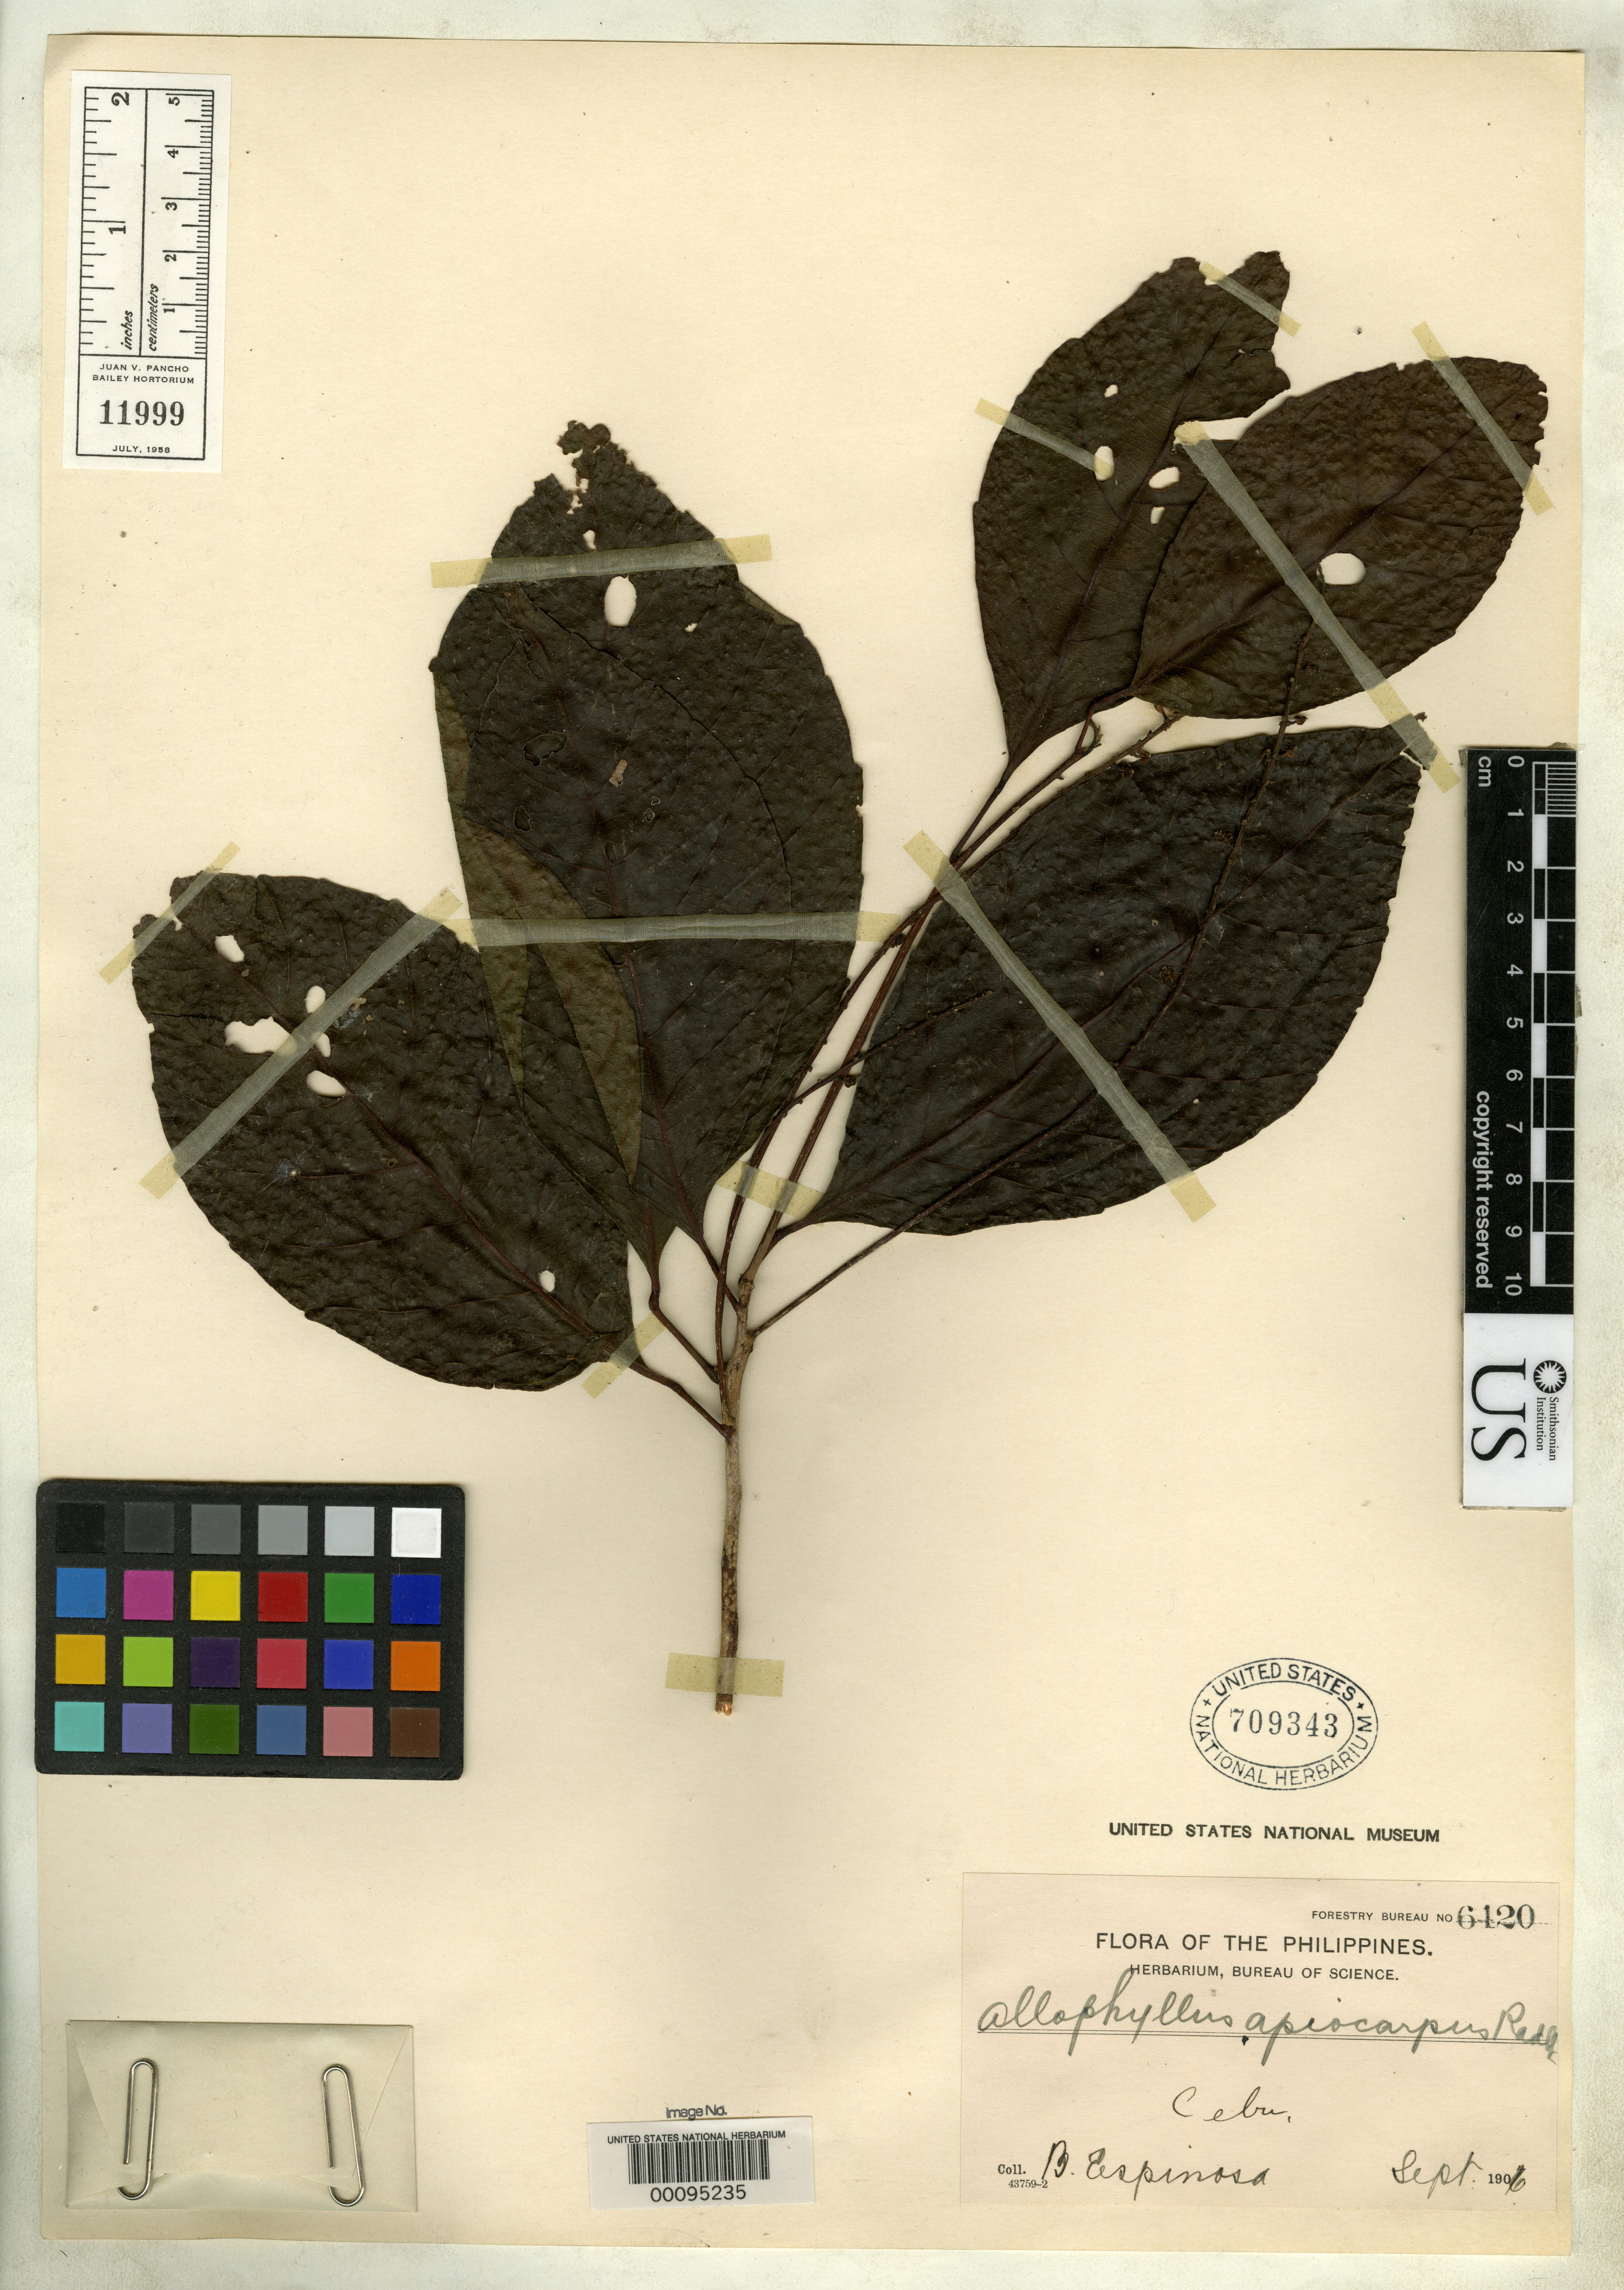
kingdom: Plantae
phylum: Tracheophyta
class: Magnoliopsida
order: Sapindales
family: Sapindaceae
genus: Allophylus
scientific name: Allophylus apiocarpus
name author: Radlk.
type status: Type Fragment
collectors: B. Espinosa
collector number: For. Bur. 6420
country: Philippines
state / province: Central Visayas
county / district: Cebu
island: Cebu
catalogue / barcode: US 709343